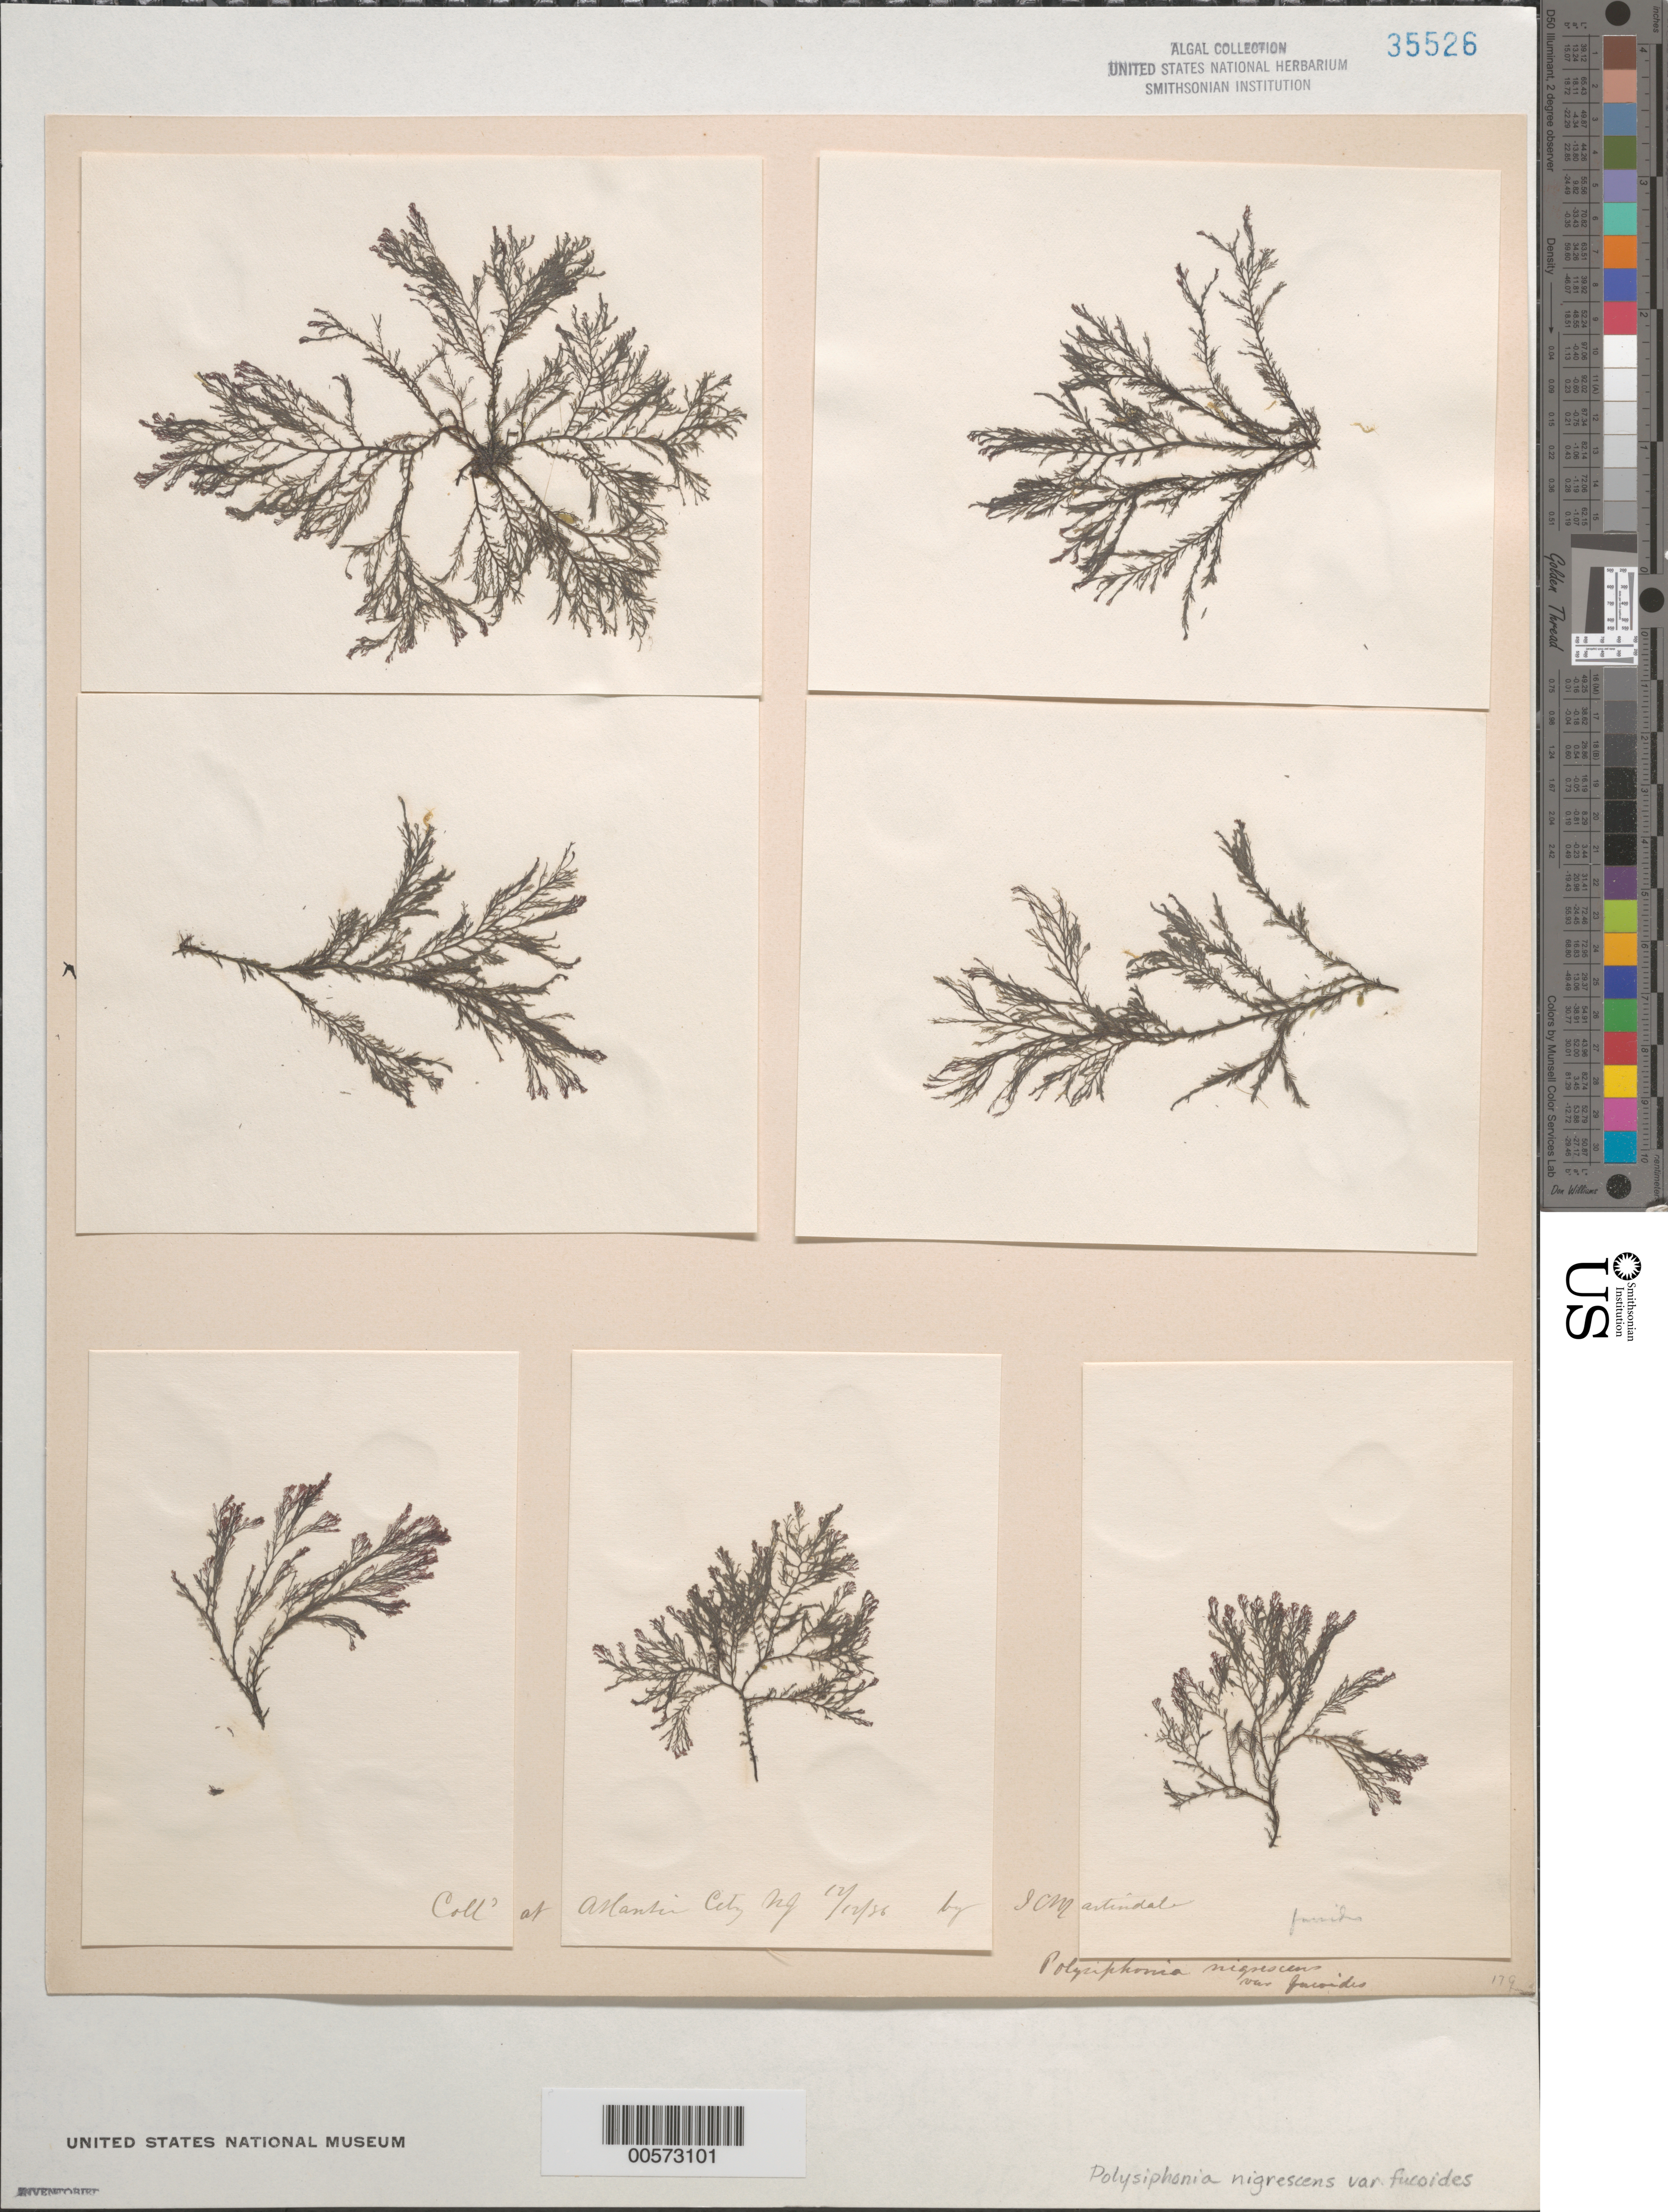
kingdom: Plantae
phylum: Rhodophyta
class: Florideophyceae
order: Ceramiales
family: Rhodomelaceae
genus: Vertebrata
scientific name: Vertebrata fucoides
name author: (Hudson) Kuntze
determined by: Algae name updating Project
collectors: I. C. Martindale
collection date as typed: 12 Dec 1886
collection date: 1886-12-12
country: United States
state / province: New Jersey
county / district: Atlantic County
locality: Atlantic City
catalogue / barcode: US 35526